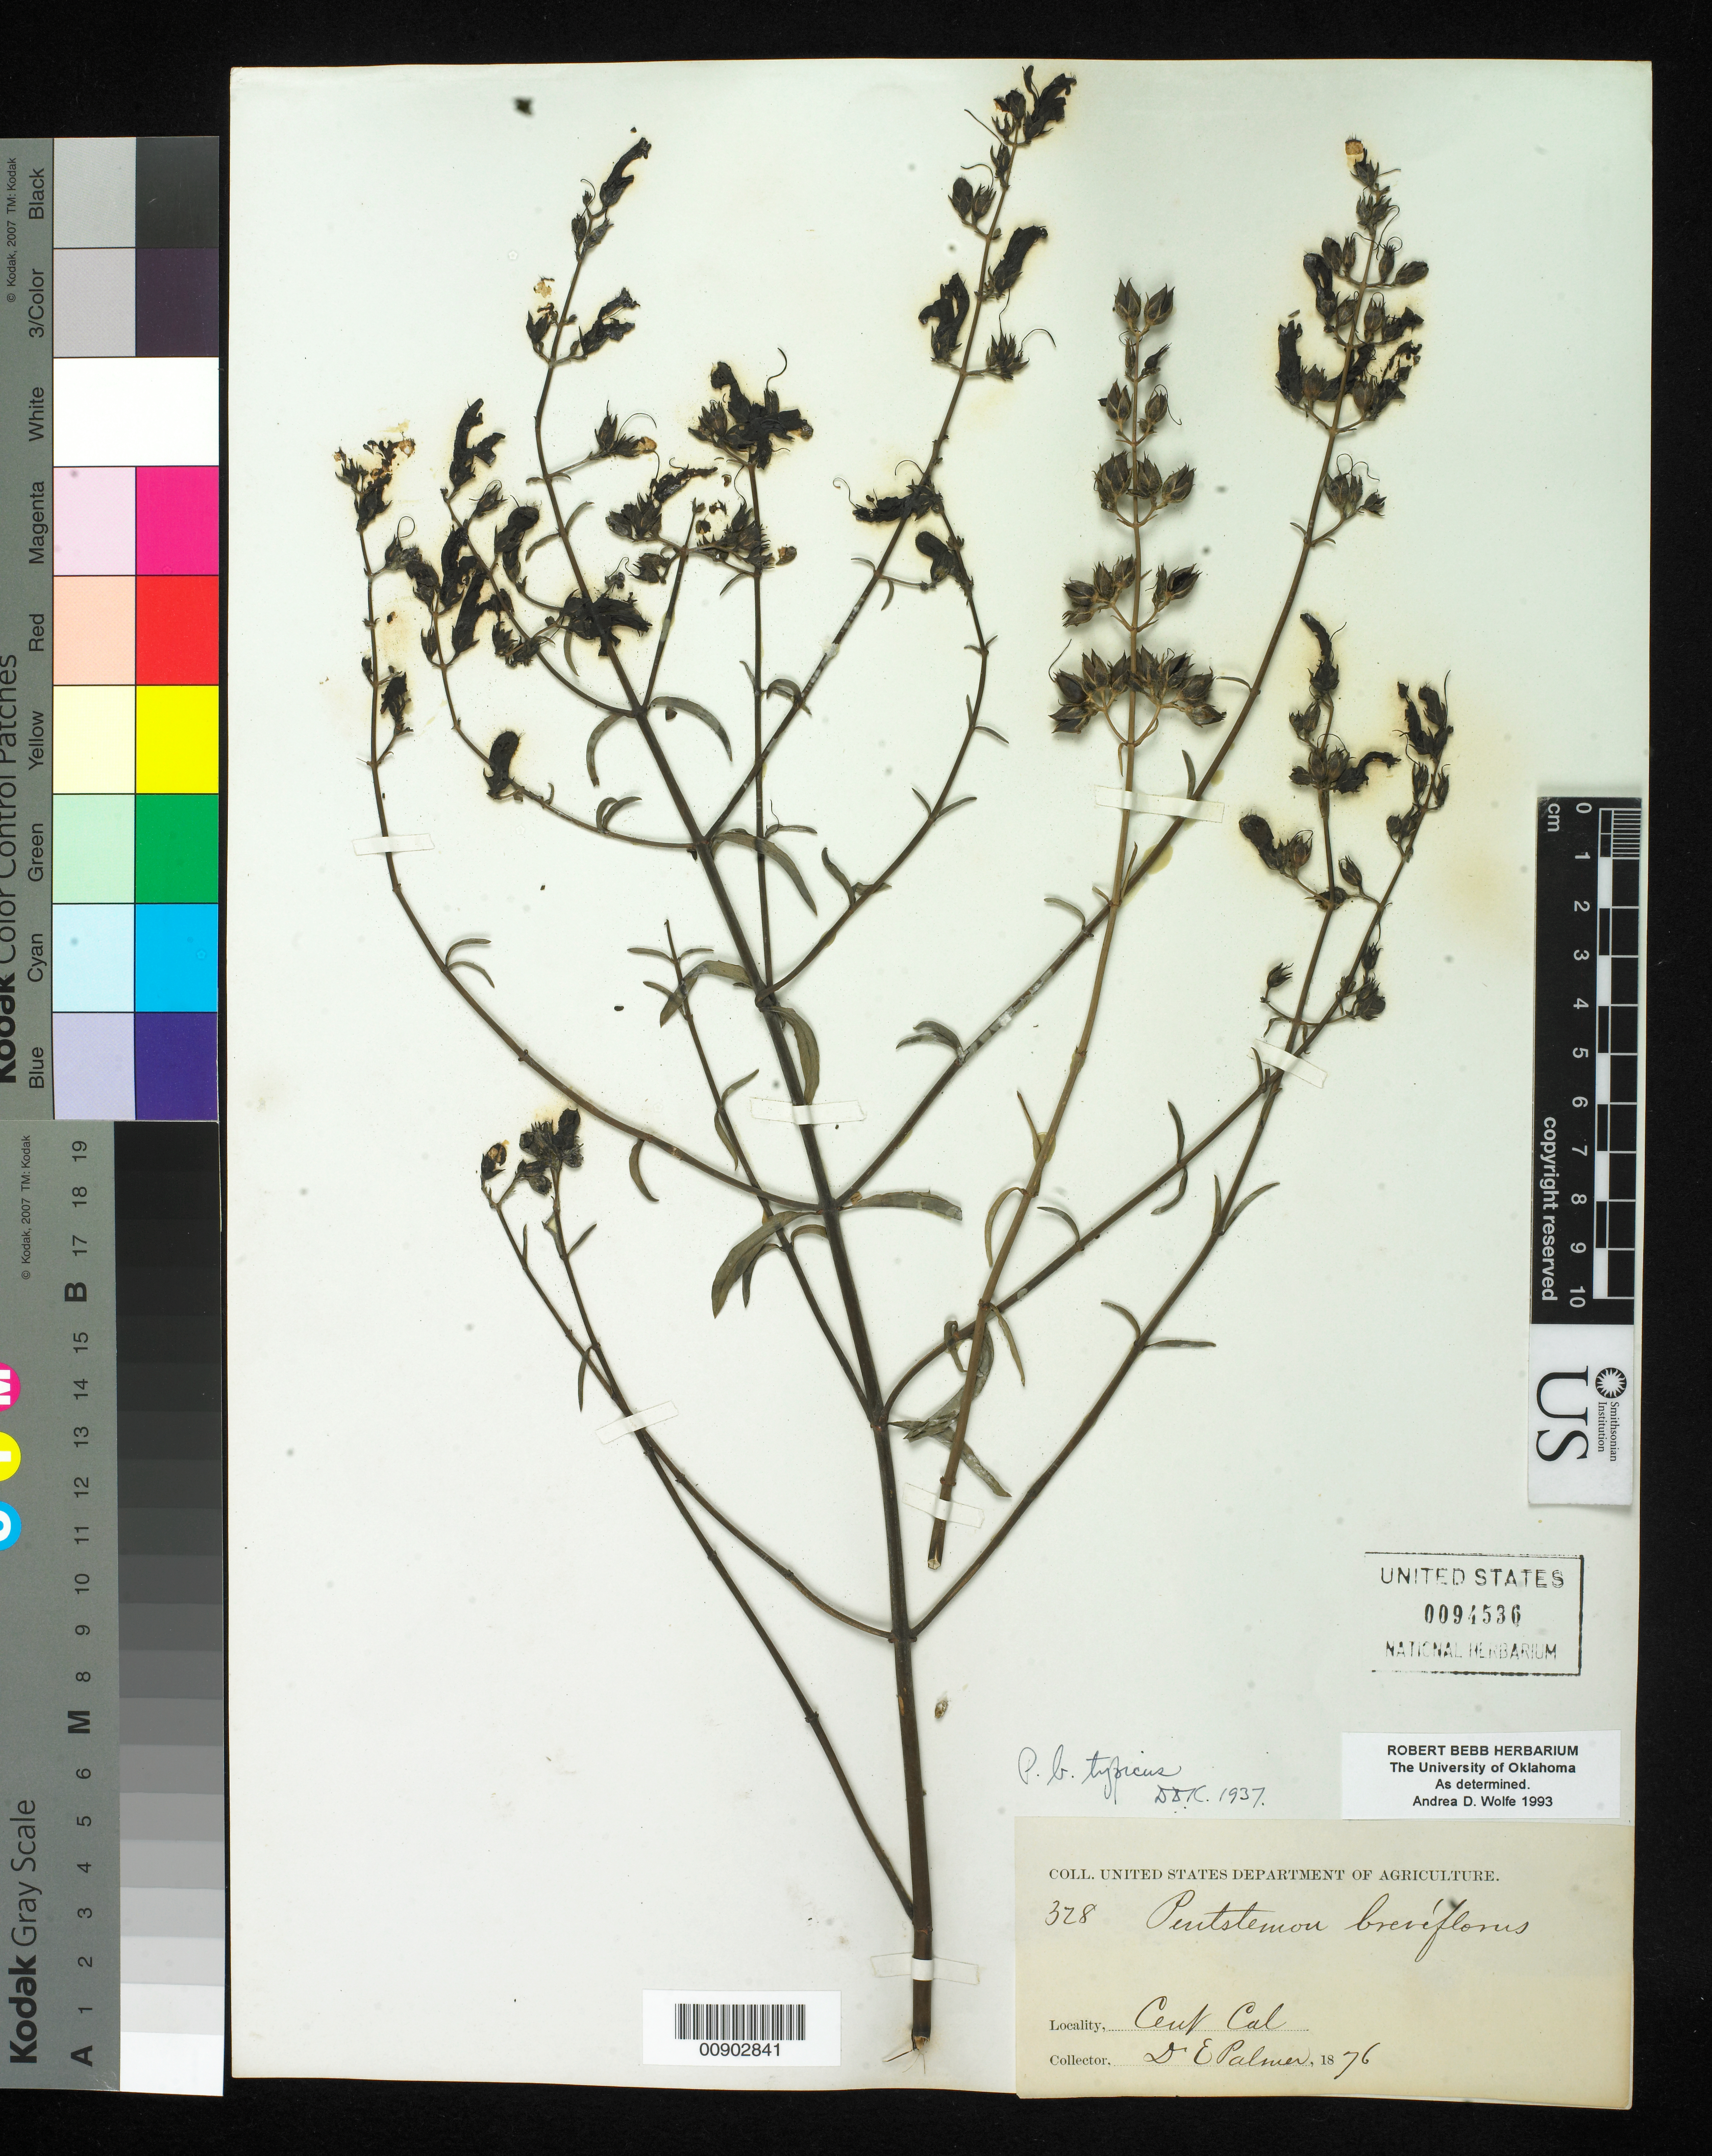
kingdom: Plantae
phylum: Tracheophyta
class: Magnoliopsida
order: Lamiales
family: Plantaginaceae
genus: Penstemon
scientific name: Penstemon breviflorus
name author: Lindl.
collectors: E. Palmer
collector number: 328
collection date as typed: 1876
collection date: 1876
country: United States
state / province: California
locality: Central California.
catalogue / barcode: US 94536